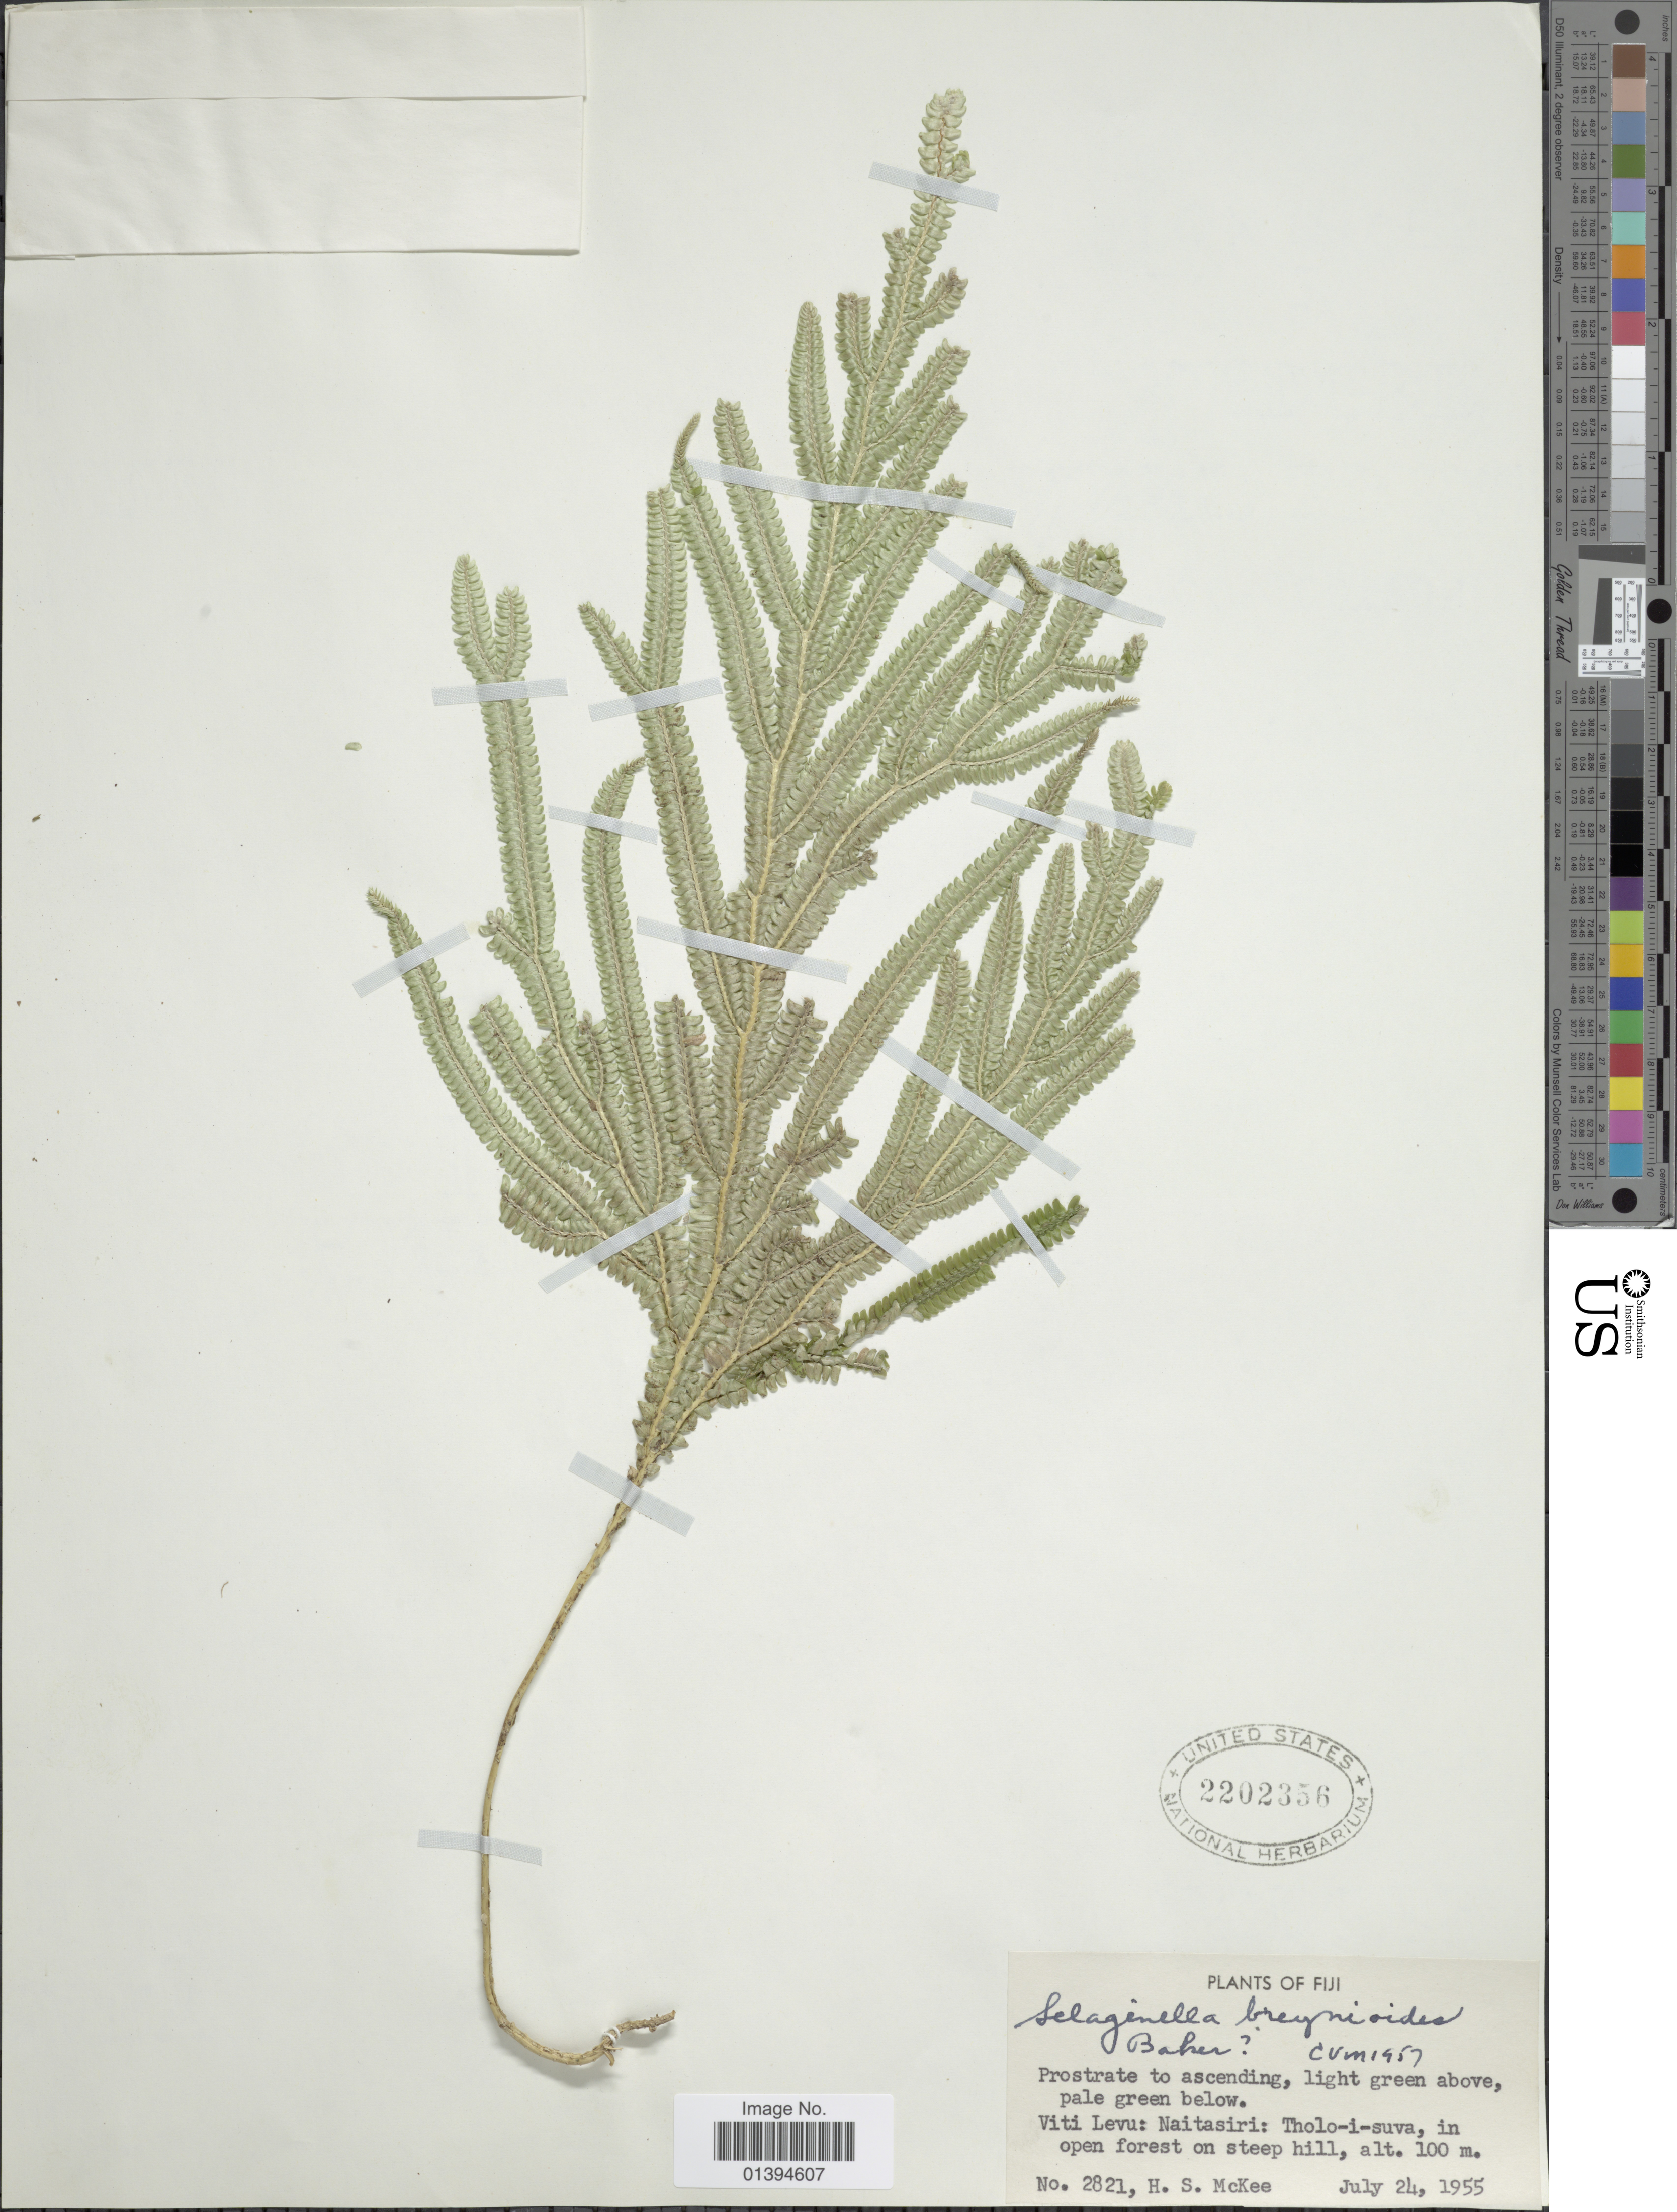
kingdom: Plantae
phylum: Tracheophyta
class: Lycopodiopsida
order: Selaginellales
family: Selaginellaceae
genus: Selaginella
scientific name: Selaginella breynioides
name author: Baker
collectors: H. S. McKee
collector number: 2821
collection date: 1955-07-24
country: Fiji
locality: Viti Levu: Naitasiri: Tholo-suva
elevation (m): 100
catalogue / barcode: US 2202356